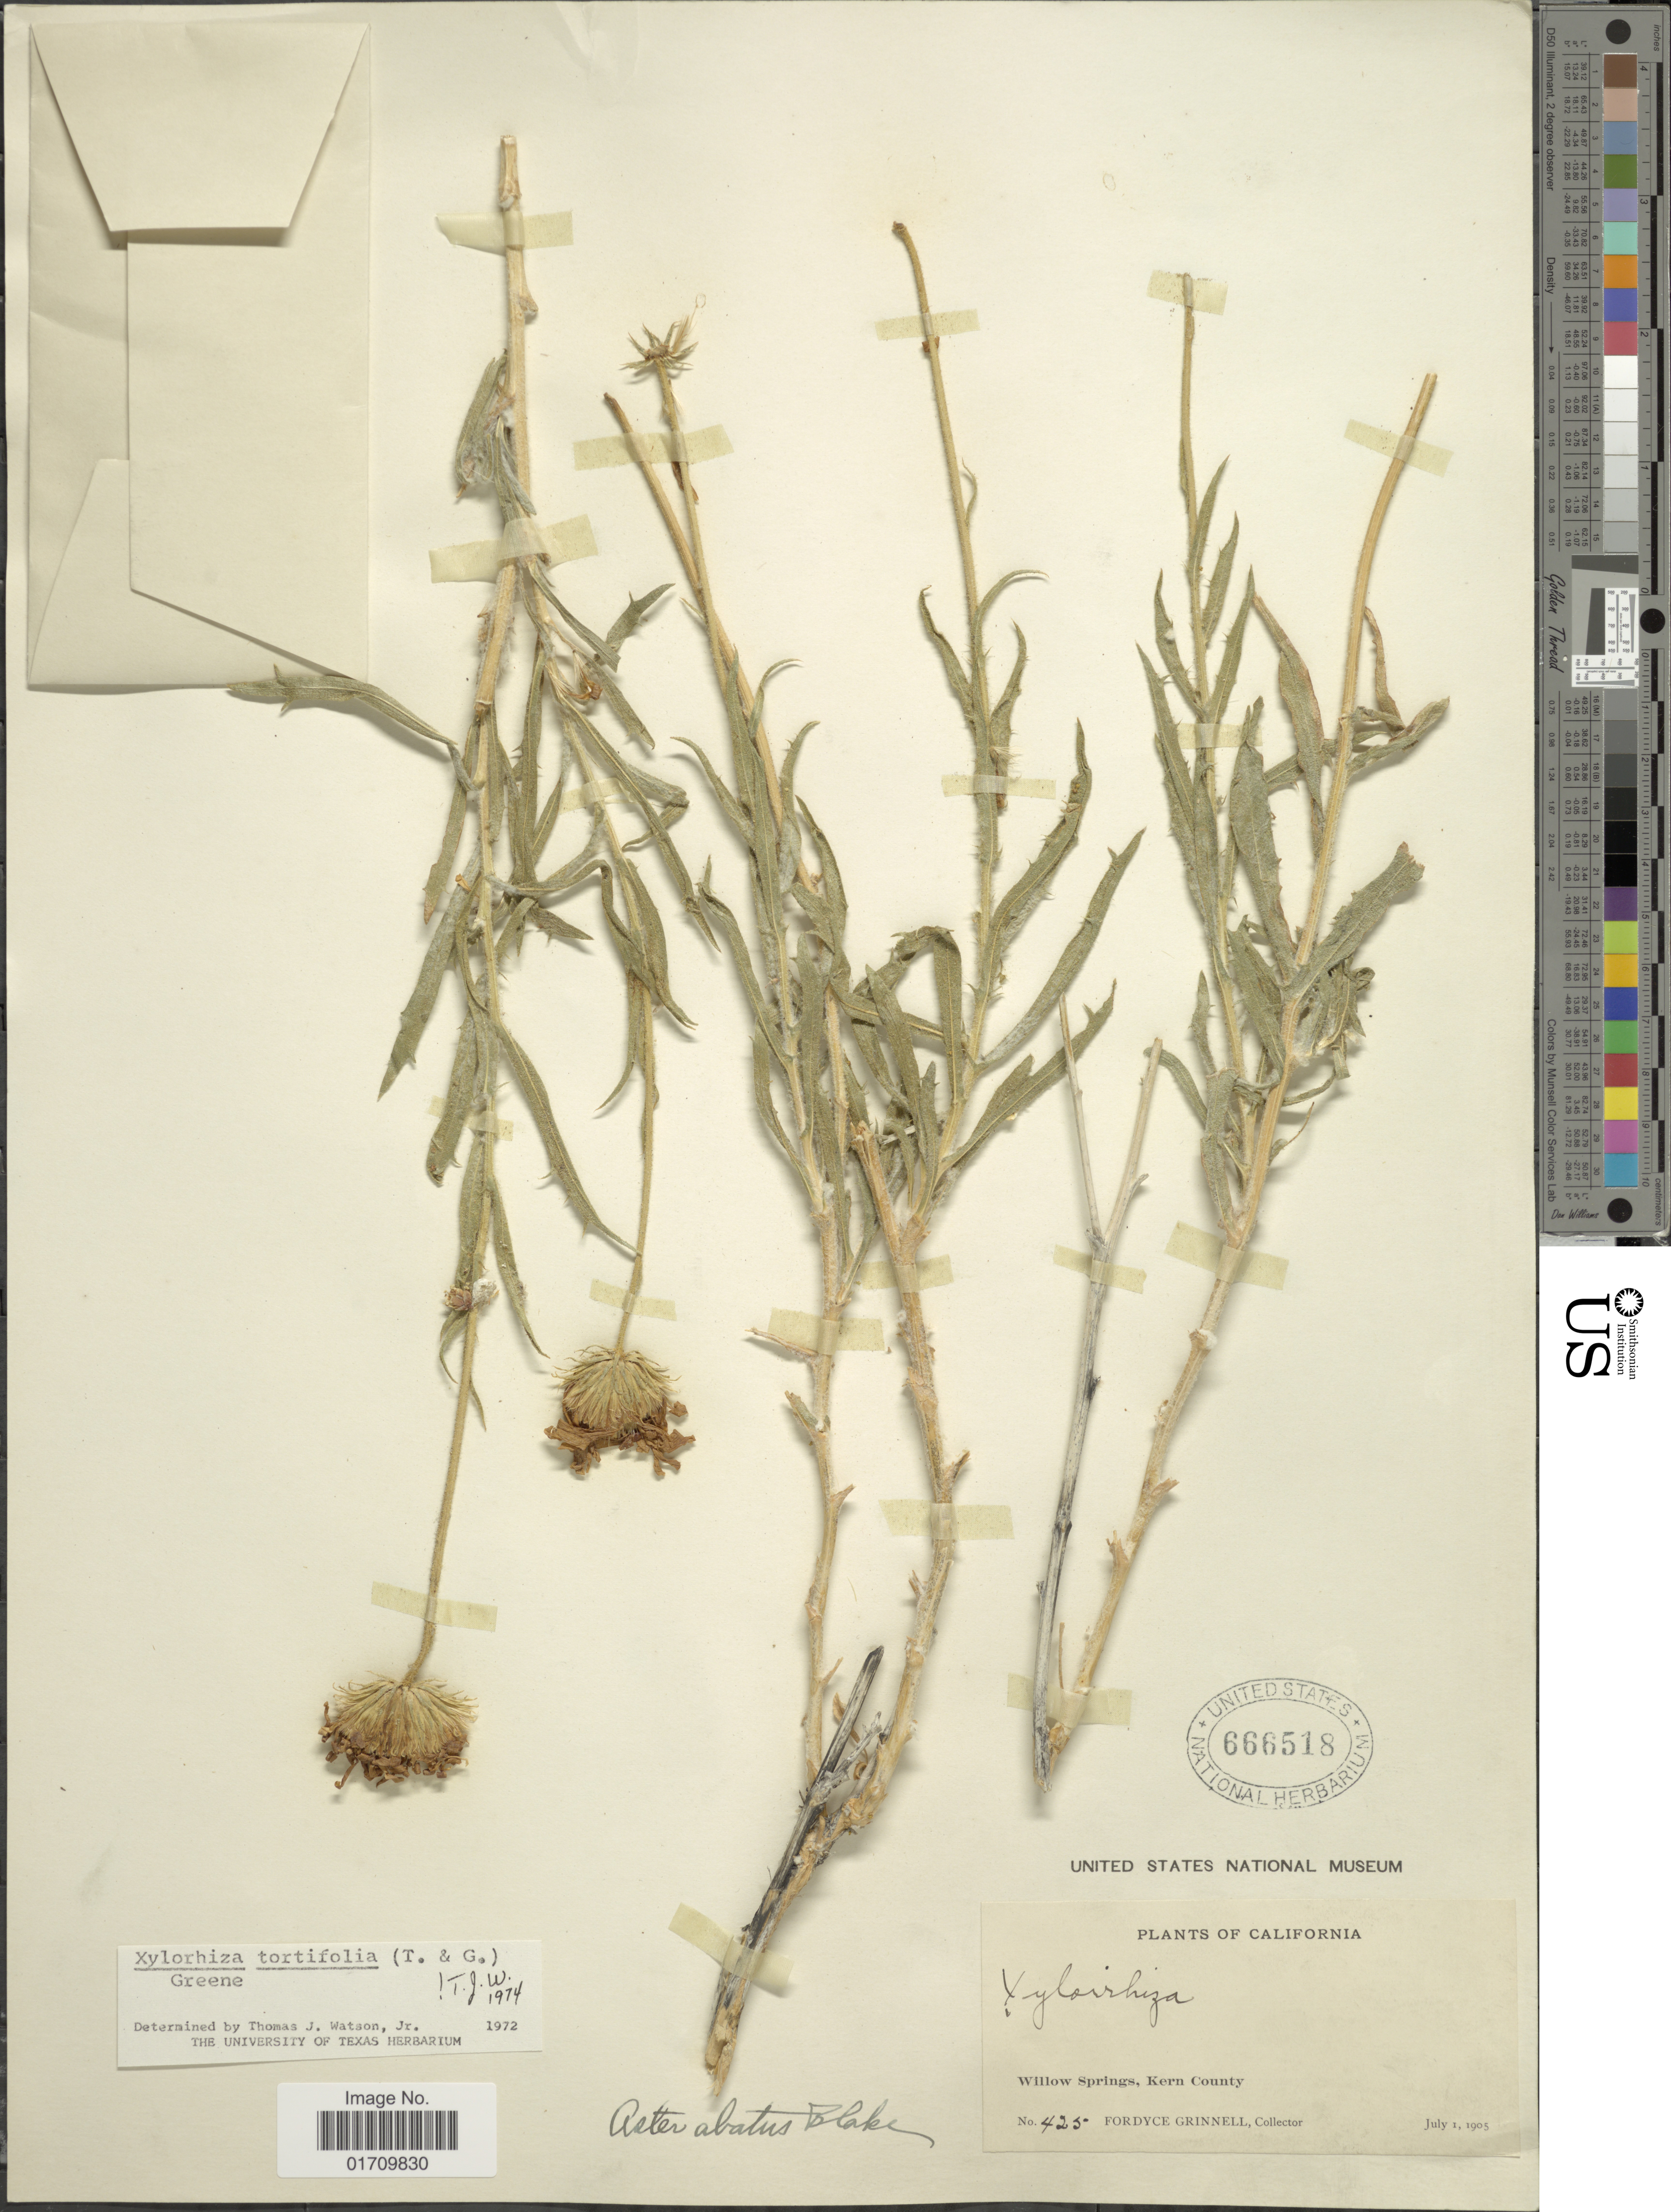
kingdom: Plantae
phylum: Tracheophyta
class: Magnoliopsida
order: Asterales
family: Asteraceae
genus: Xylorhiza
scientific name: Xylorhiza tortifolia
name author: (Torr. & A. Gray) Greene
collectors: F. Grinnell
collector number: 425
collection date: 1905-07-01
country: United States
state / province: California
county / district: Kern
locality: Willow Springs, Kern County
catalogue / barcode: US 666518